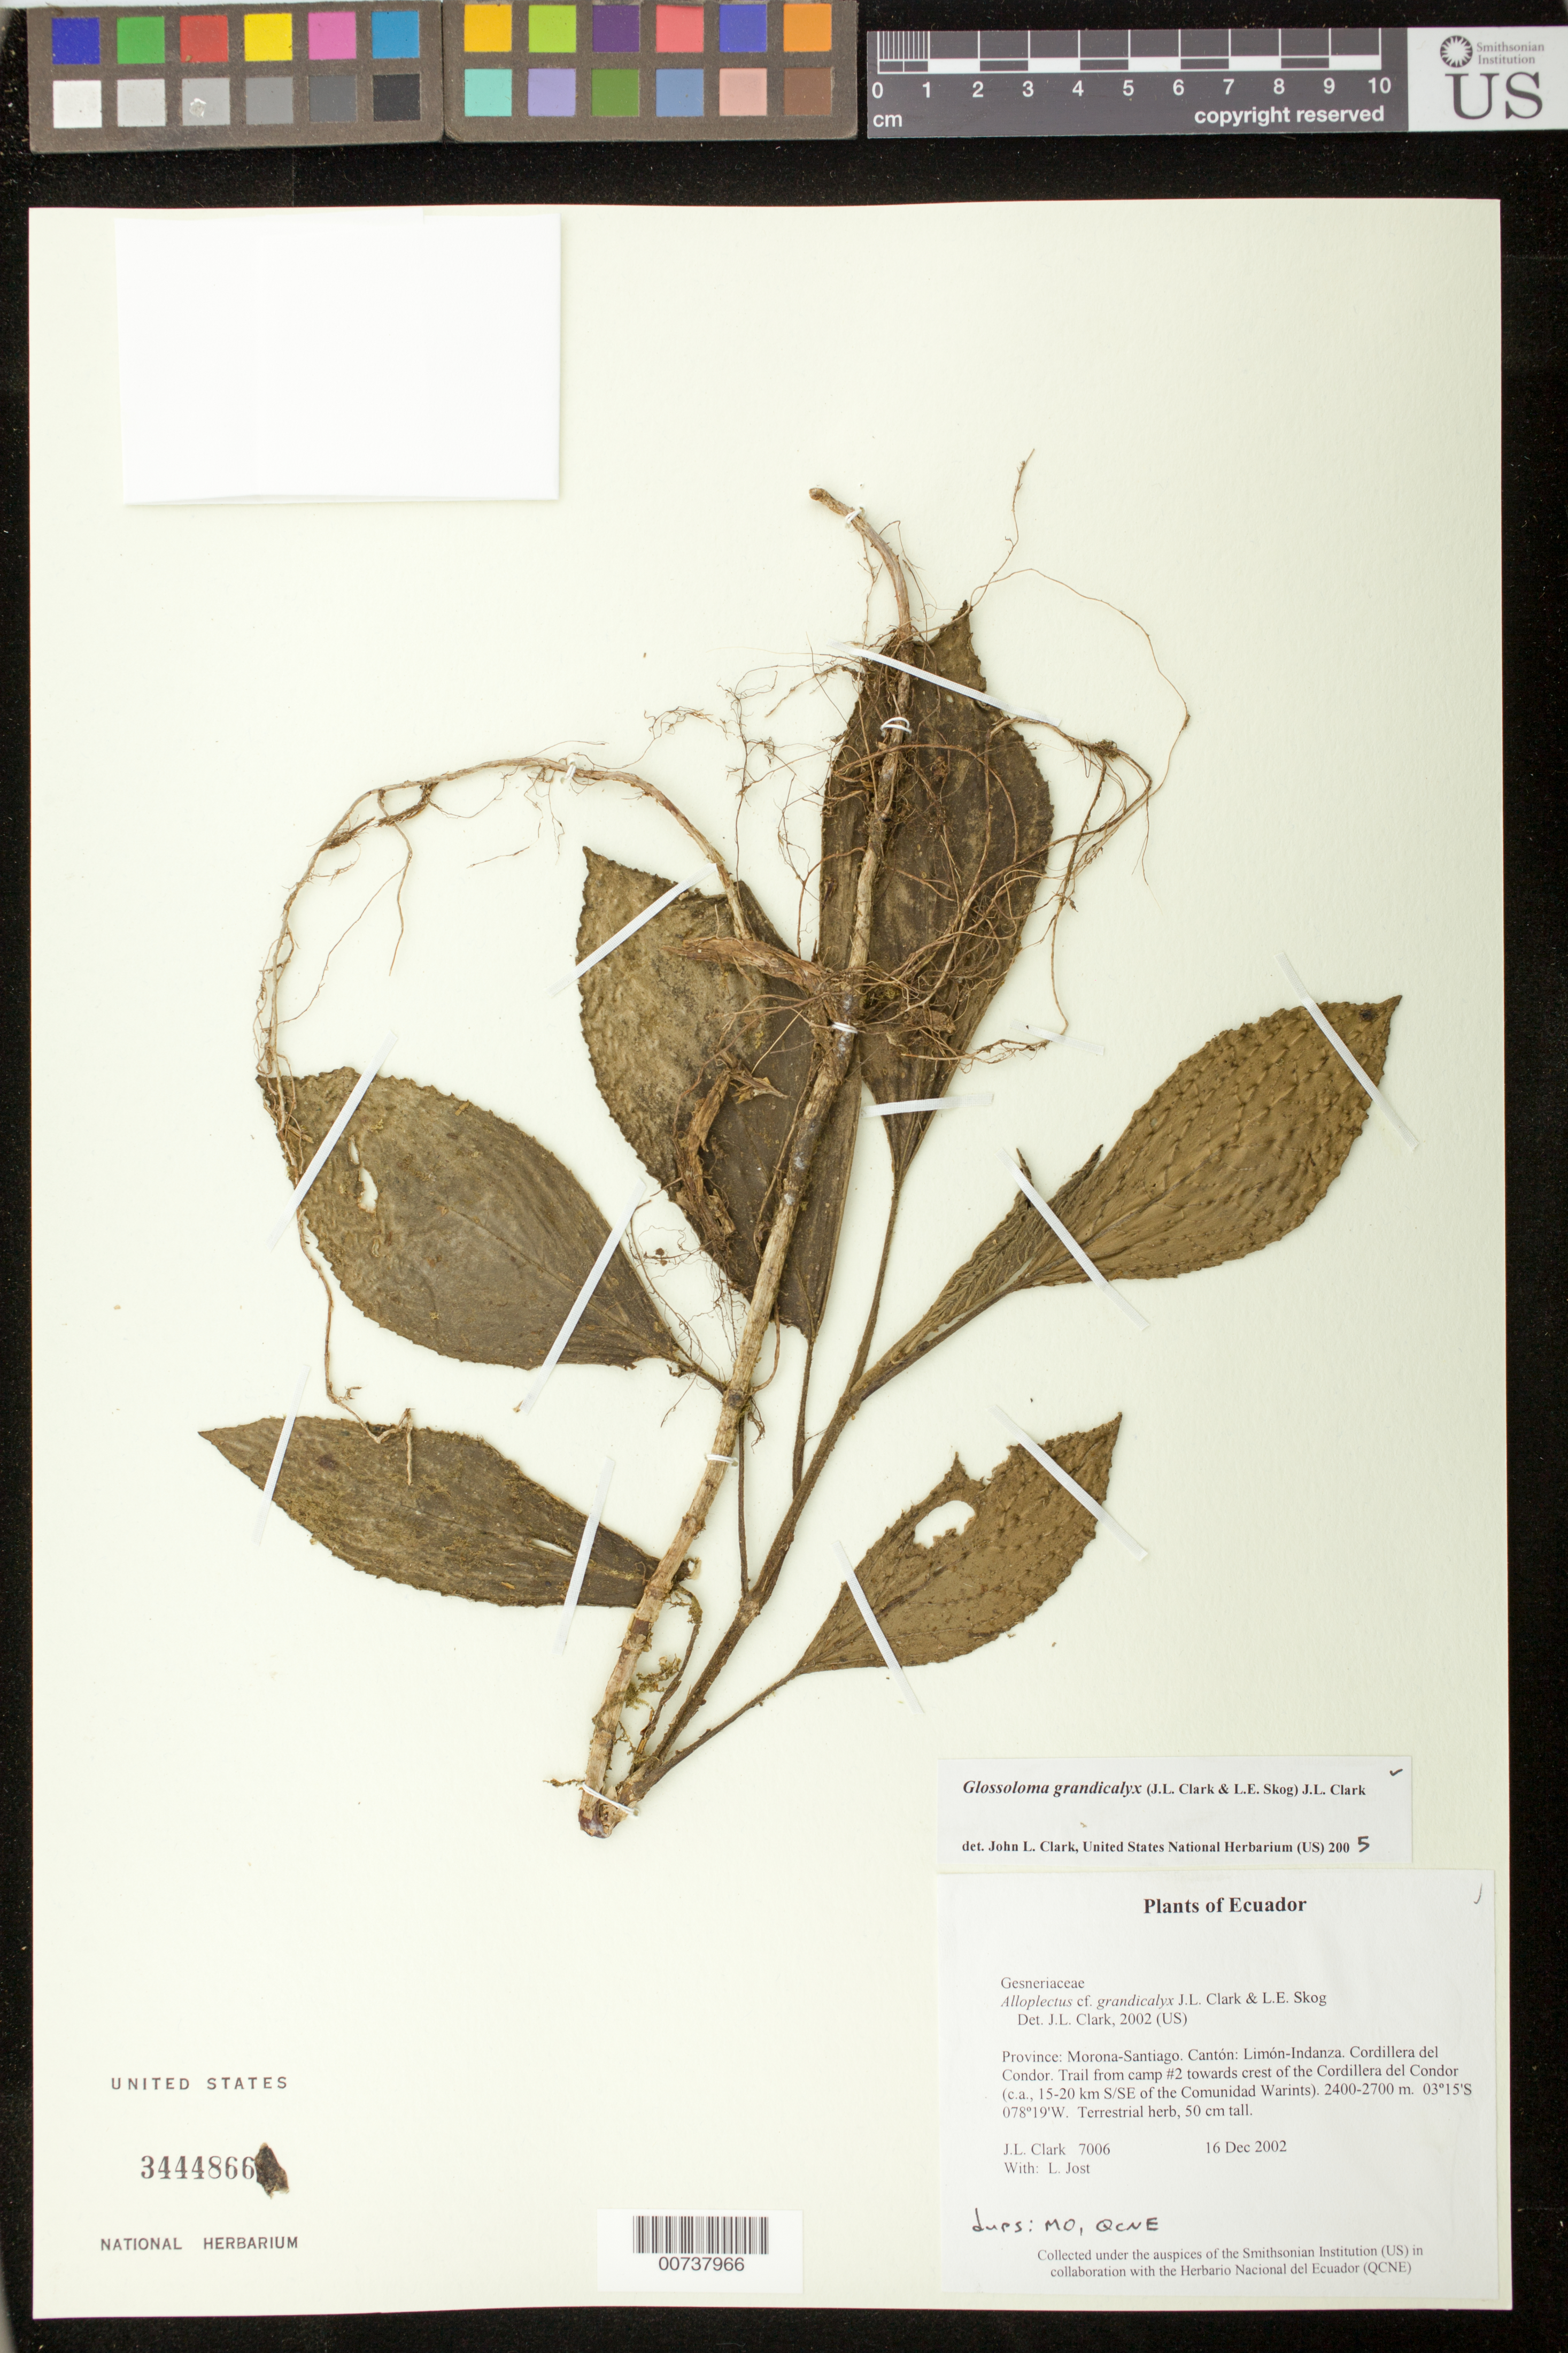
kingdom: Plantae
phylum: Tracheophyta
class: Magnoliopsida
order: Lamiales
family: Gesneriaceae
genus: Glossoloma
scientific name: Glossoloma grandicalyx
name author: (J.L. Clark & L.E. Skog) J.L. Clark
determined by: Clark, J. L., (SEL), The Marie Selby Botanical Garden (UNITED STATES)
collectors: J. L. Clark & L. Jost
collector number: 7006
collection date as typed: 16 Dec 2002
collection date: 2002-12-16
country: Ecuador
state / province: Morona-Santiago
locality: Limón-Indanza. Cordillera del Condor. Trail from camp #2 towards crest of the Cordillera del Condor (c.a., 15-20 km S/SE of the Comunidad Warints).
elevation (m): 2400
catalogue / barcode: US 3444866